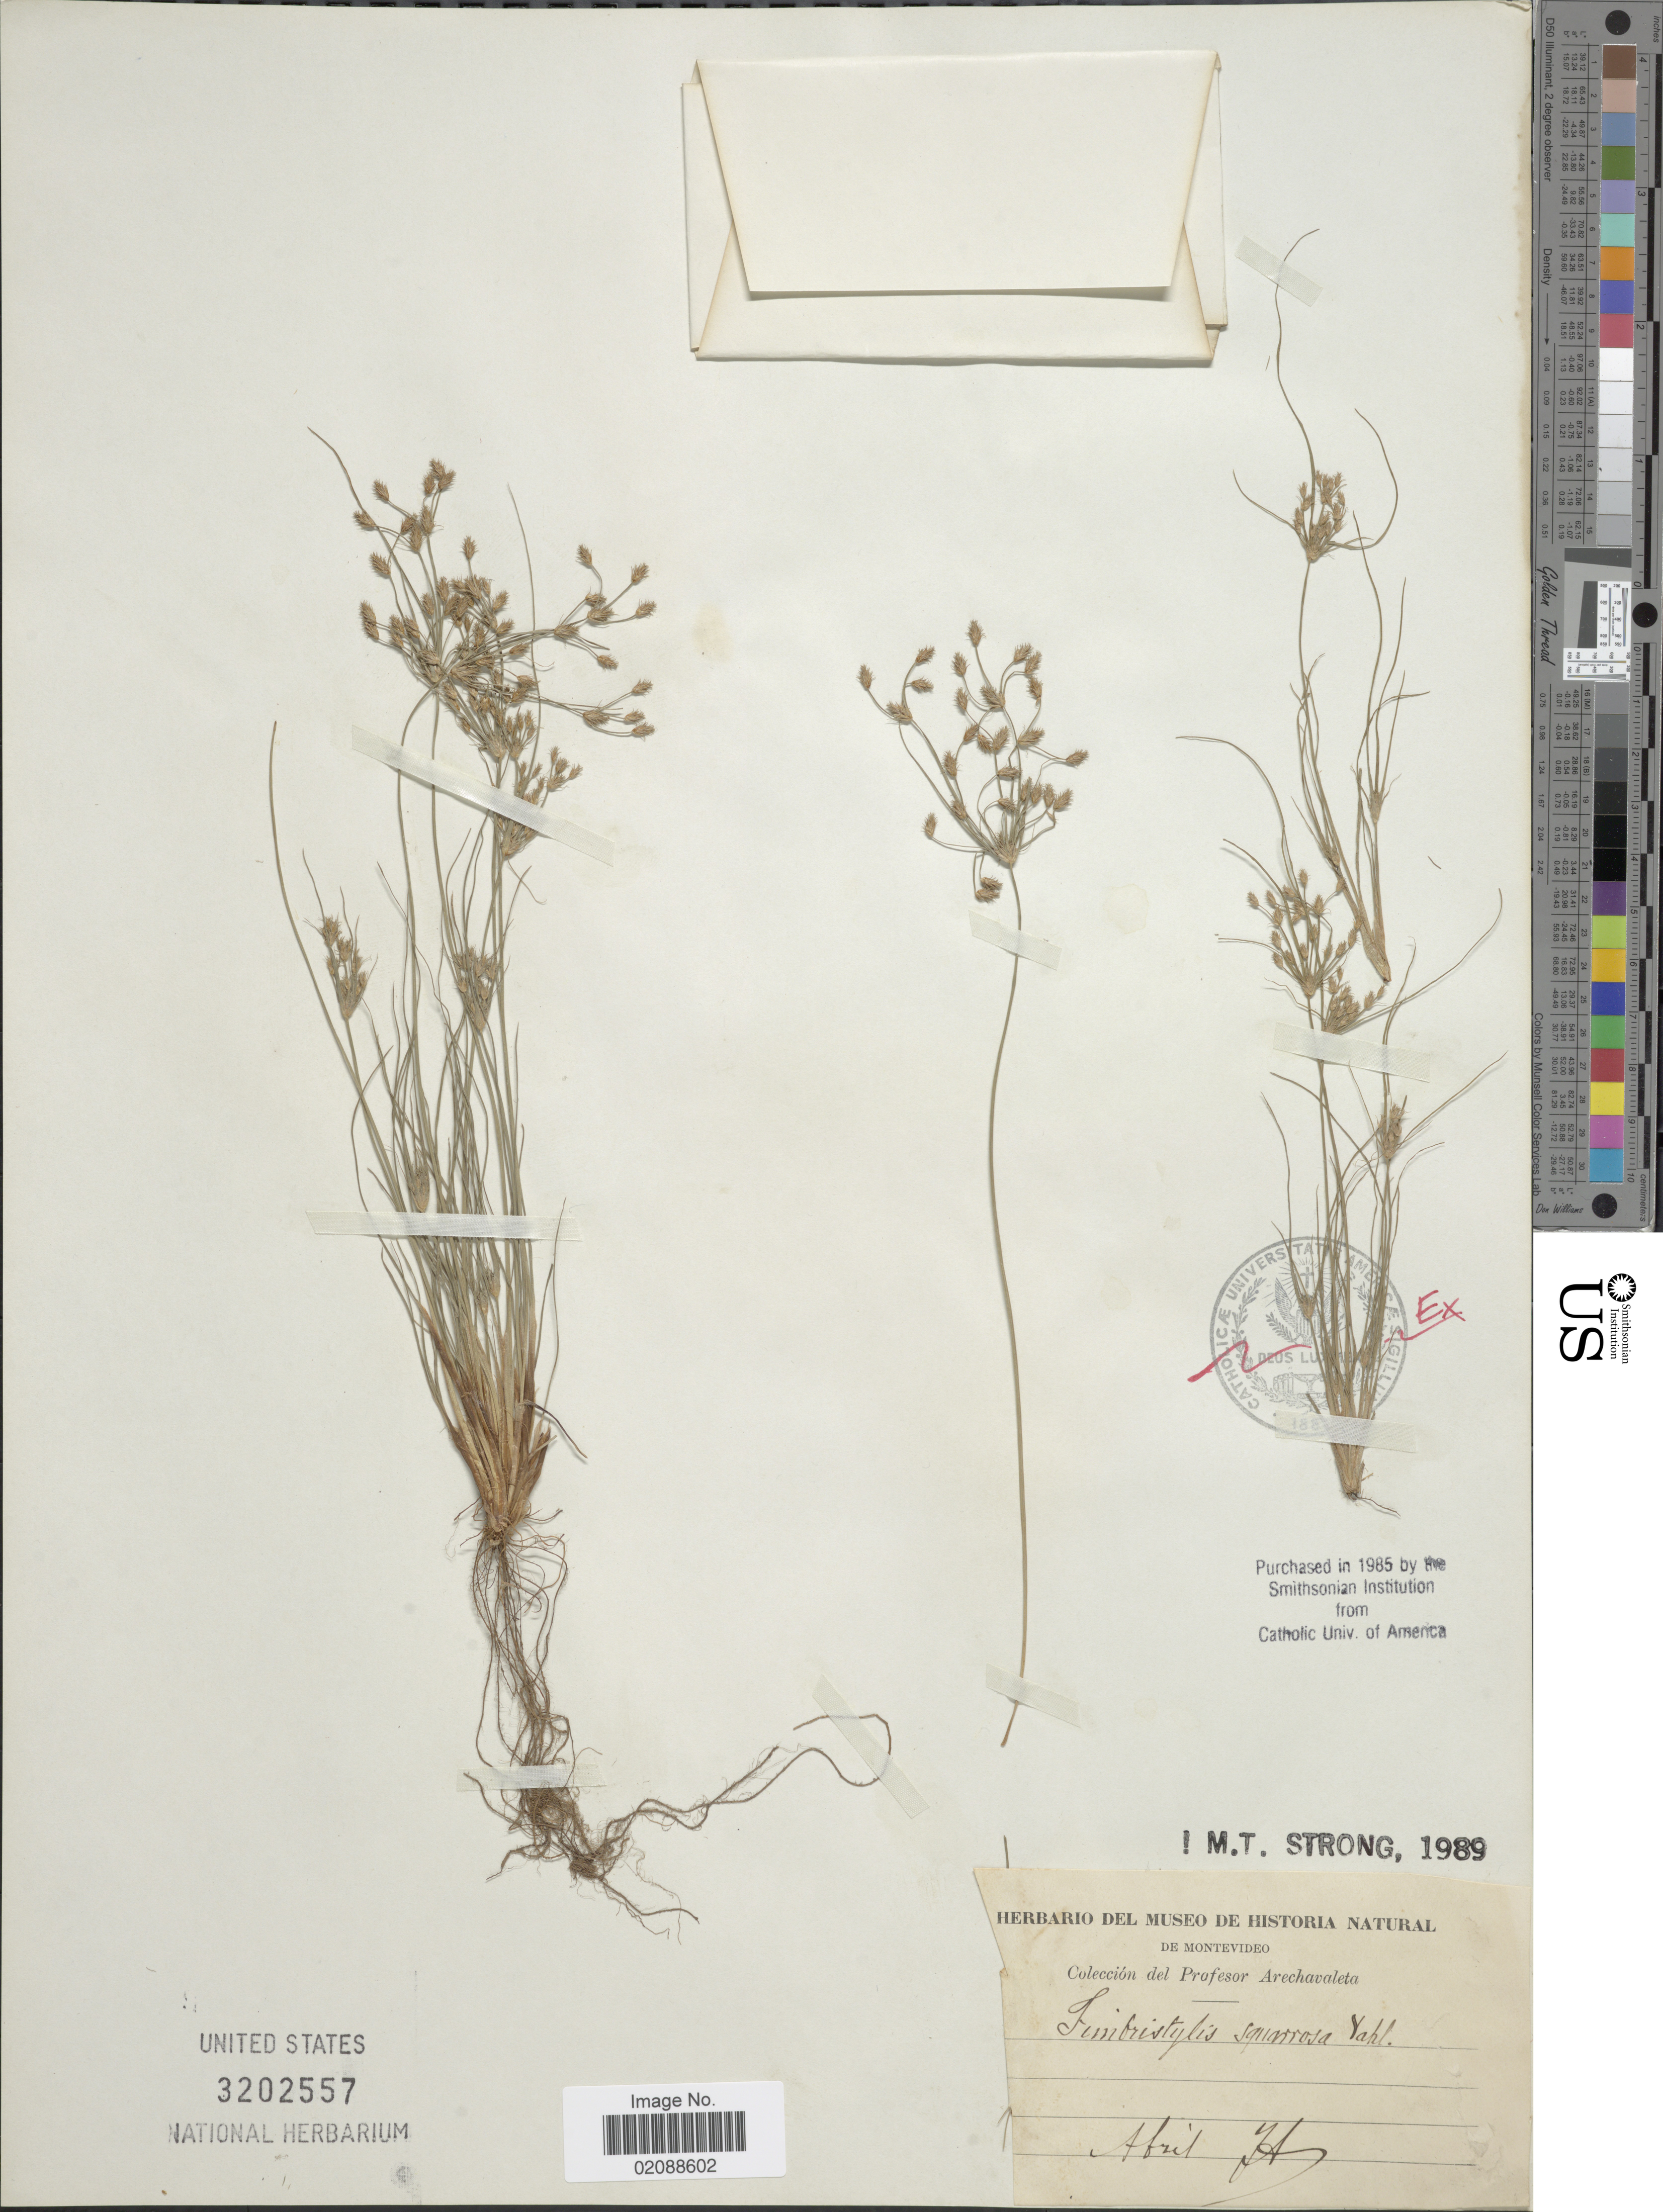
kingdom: Plantae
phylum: Tracheophyta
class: Liliopsida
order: Poales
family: Cyperaceae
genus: Fimbristylis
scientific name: Fimbristylis squarrosa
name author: Vahl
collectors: J. Arechavaleta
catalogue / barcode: US 3202557